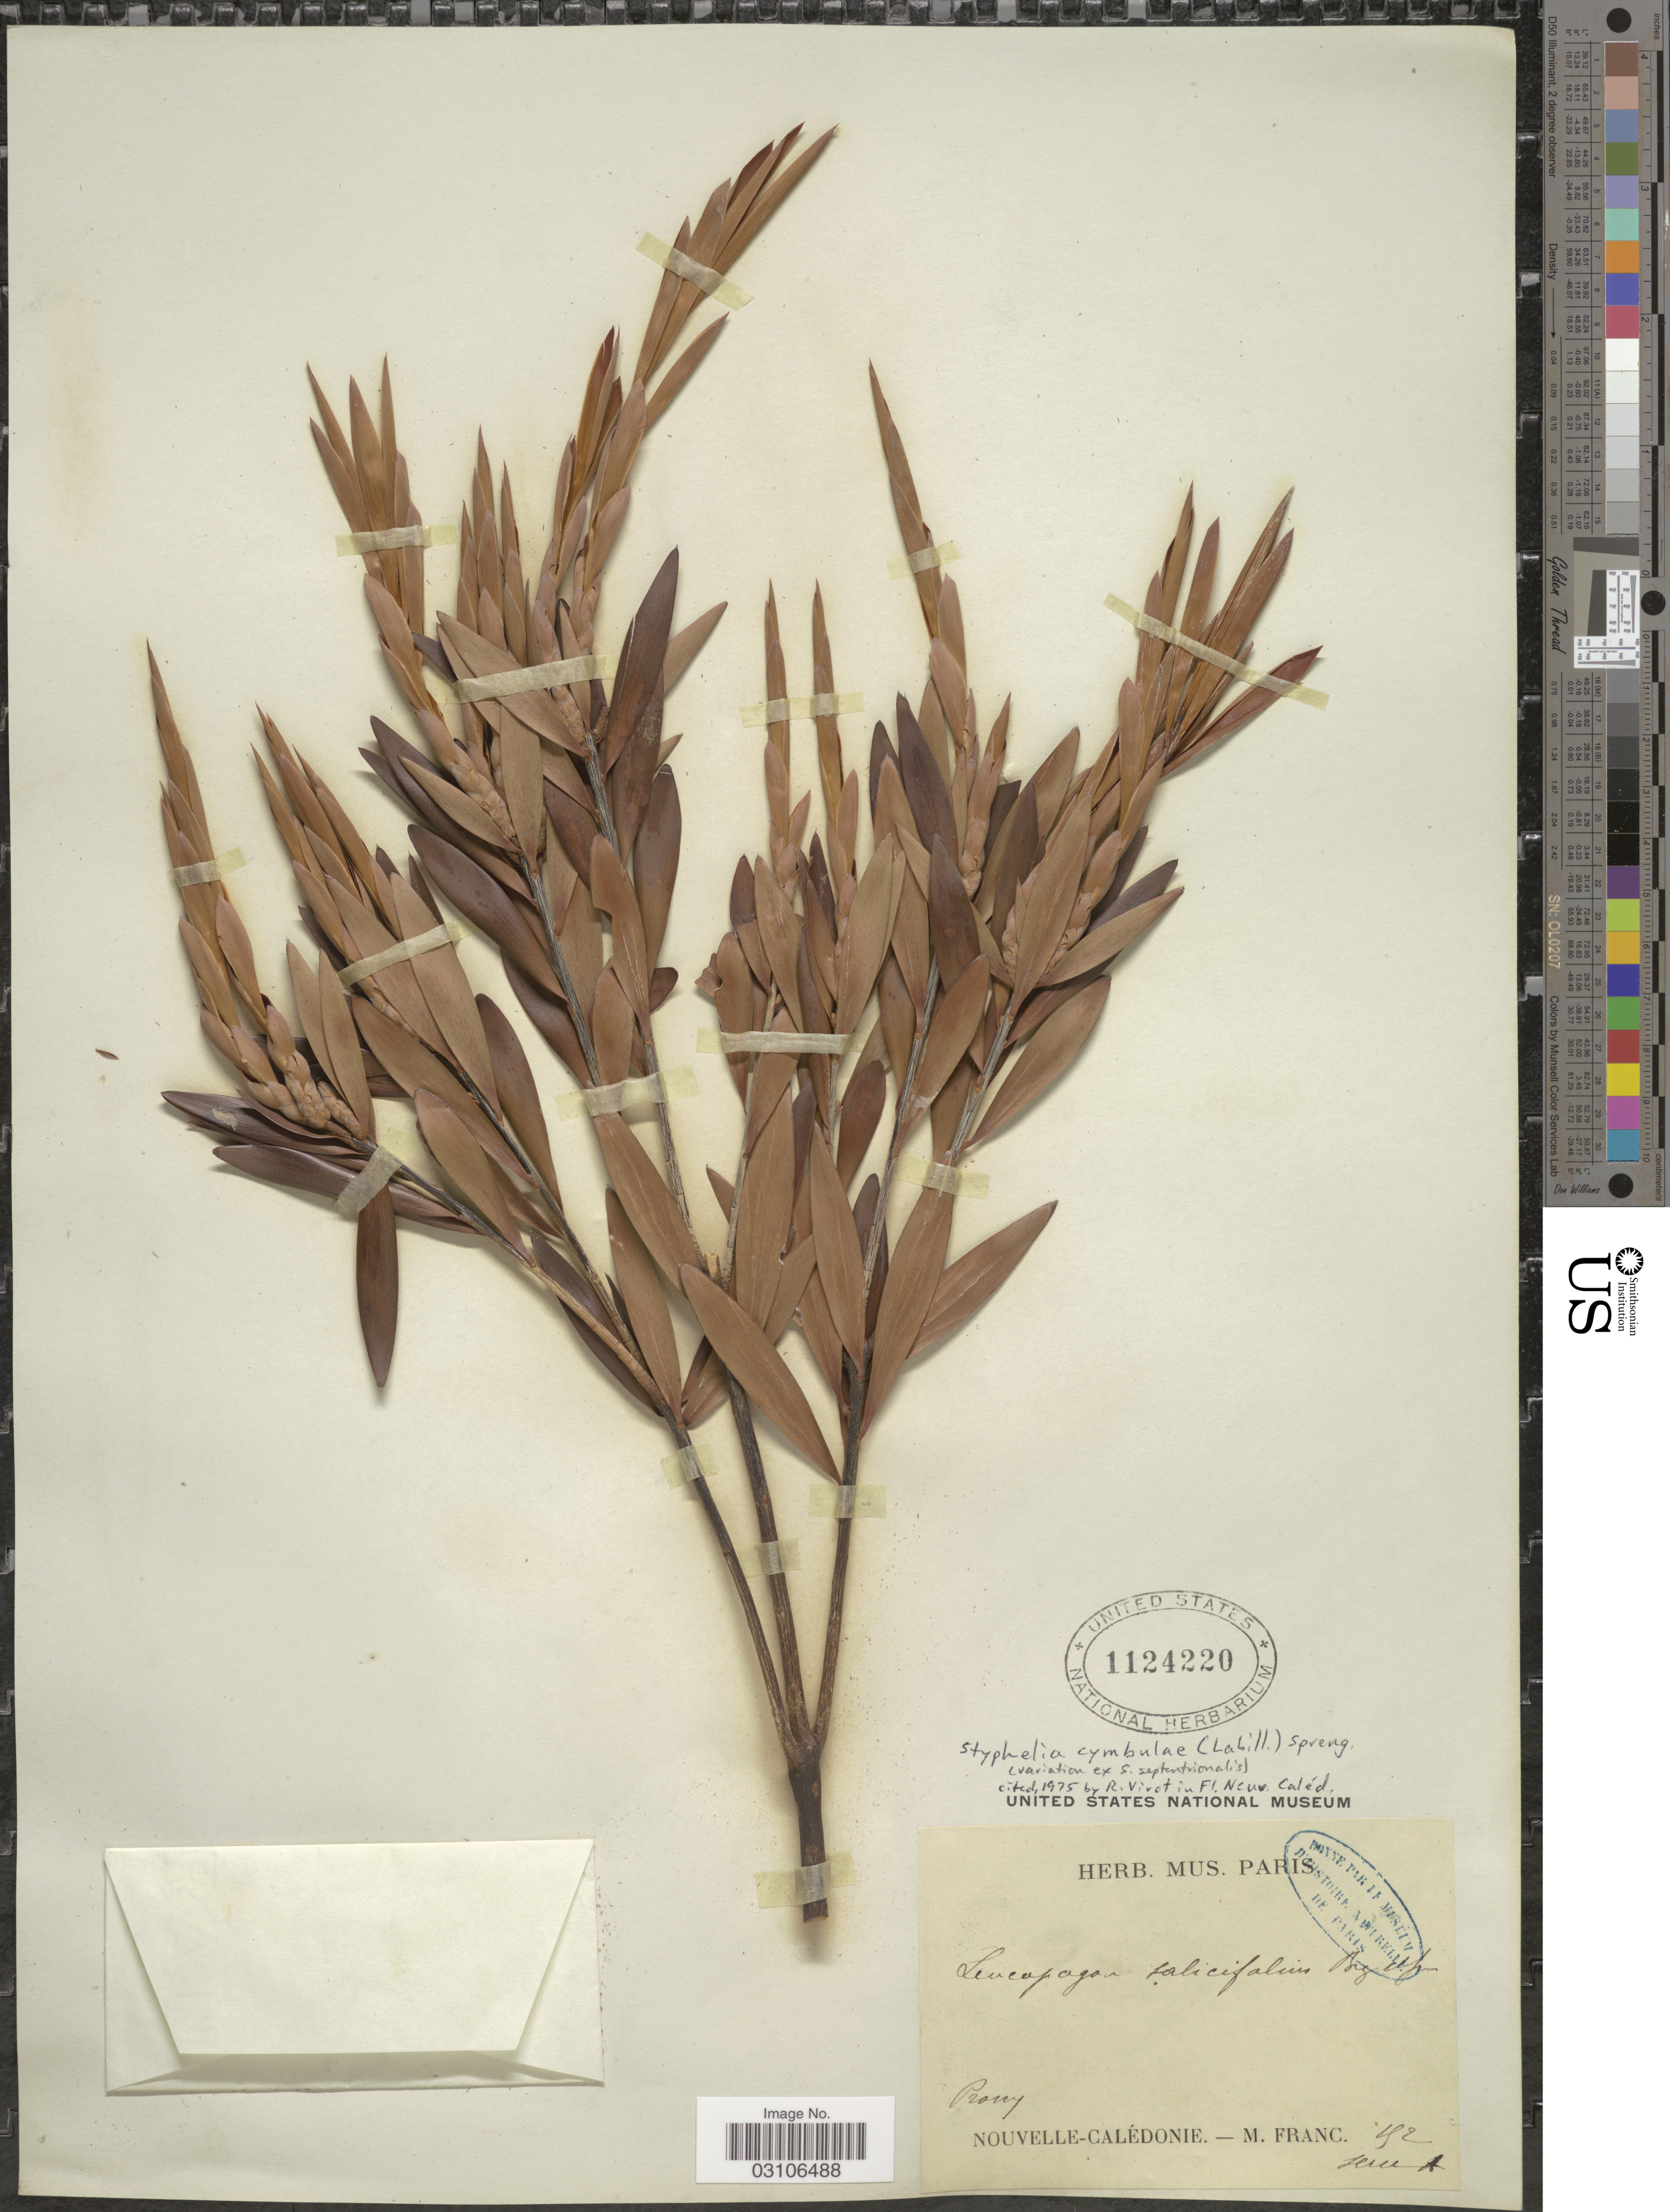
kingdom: Plantae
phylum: Tracheophyta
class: Magnoliopsida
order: Ericales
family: Ericaceae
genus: Styphelia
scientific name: Styphelia cymbulae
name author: (Labill.) Spreng.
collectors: -. Prony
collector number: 152*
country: New Caledonia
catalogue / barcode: US 1124220